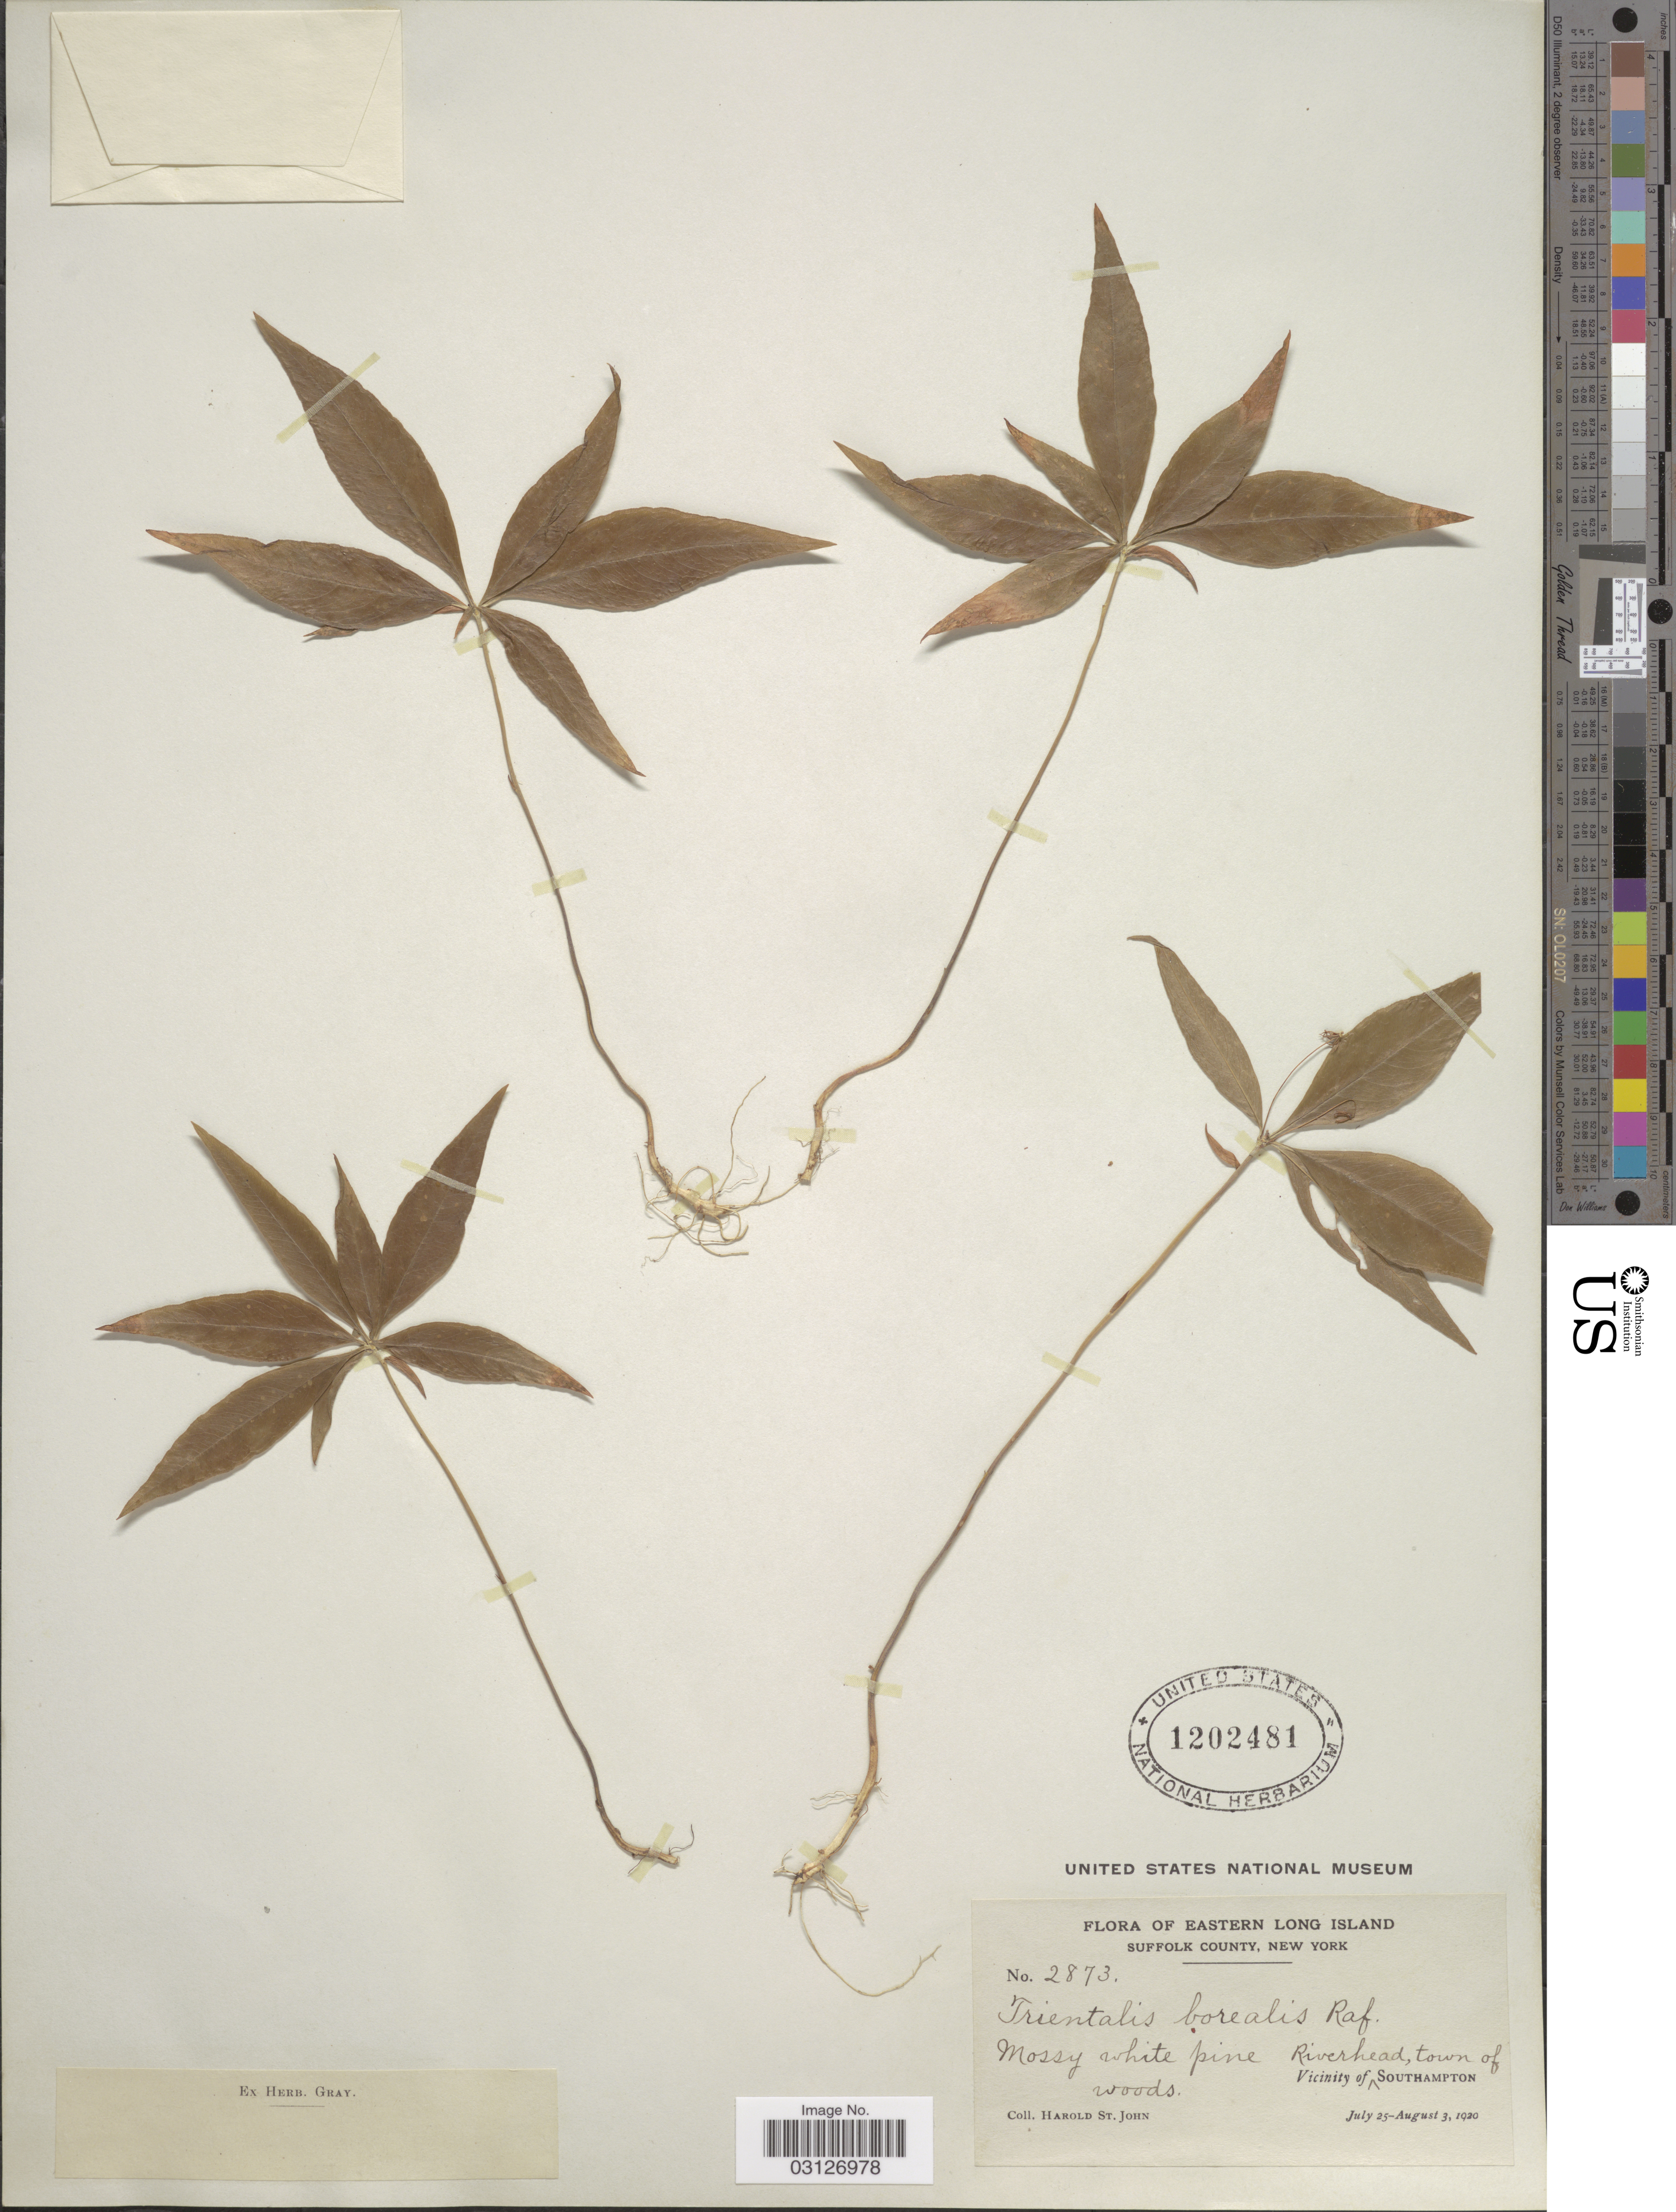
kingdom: Plantae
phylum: Tracheophyta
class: Magnoliopsida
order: Ericales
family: Primulaceae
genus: Trientalis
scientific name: Trientalis americana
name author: Pursh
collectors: H. St. John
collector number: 2873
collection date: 1920-07-25/1920-08-03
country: United States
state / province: New York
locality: Eastern Long Island. Suffolk County. Vicinity of Riverhead, town of Southampton.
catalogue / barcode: US 1202481